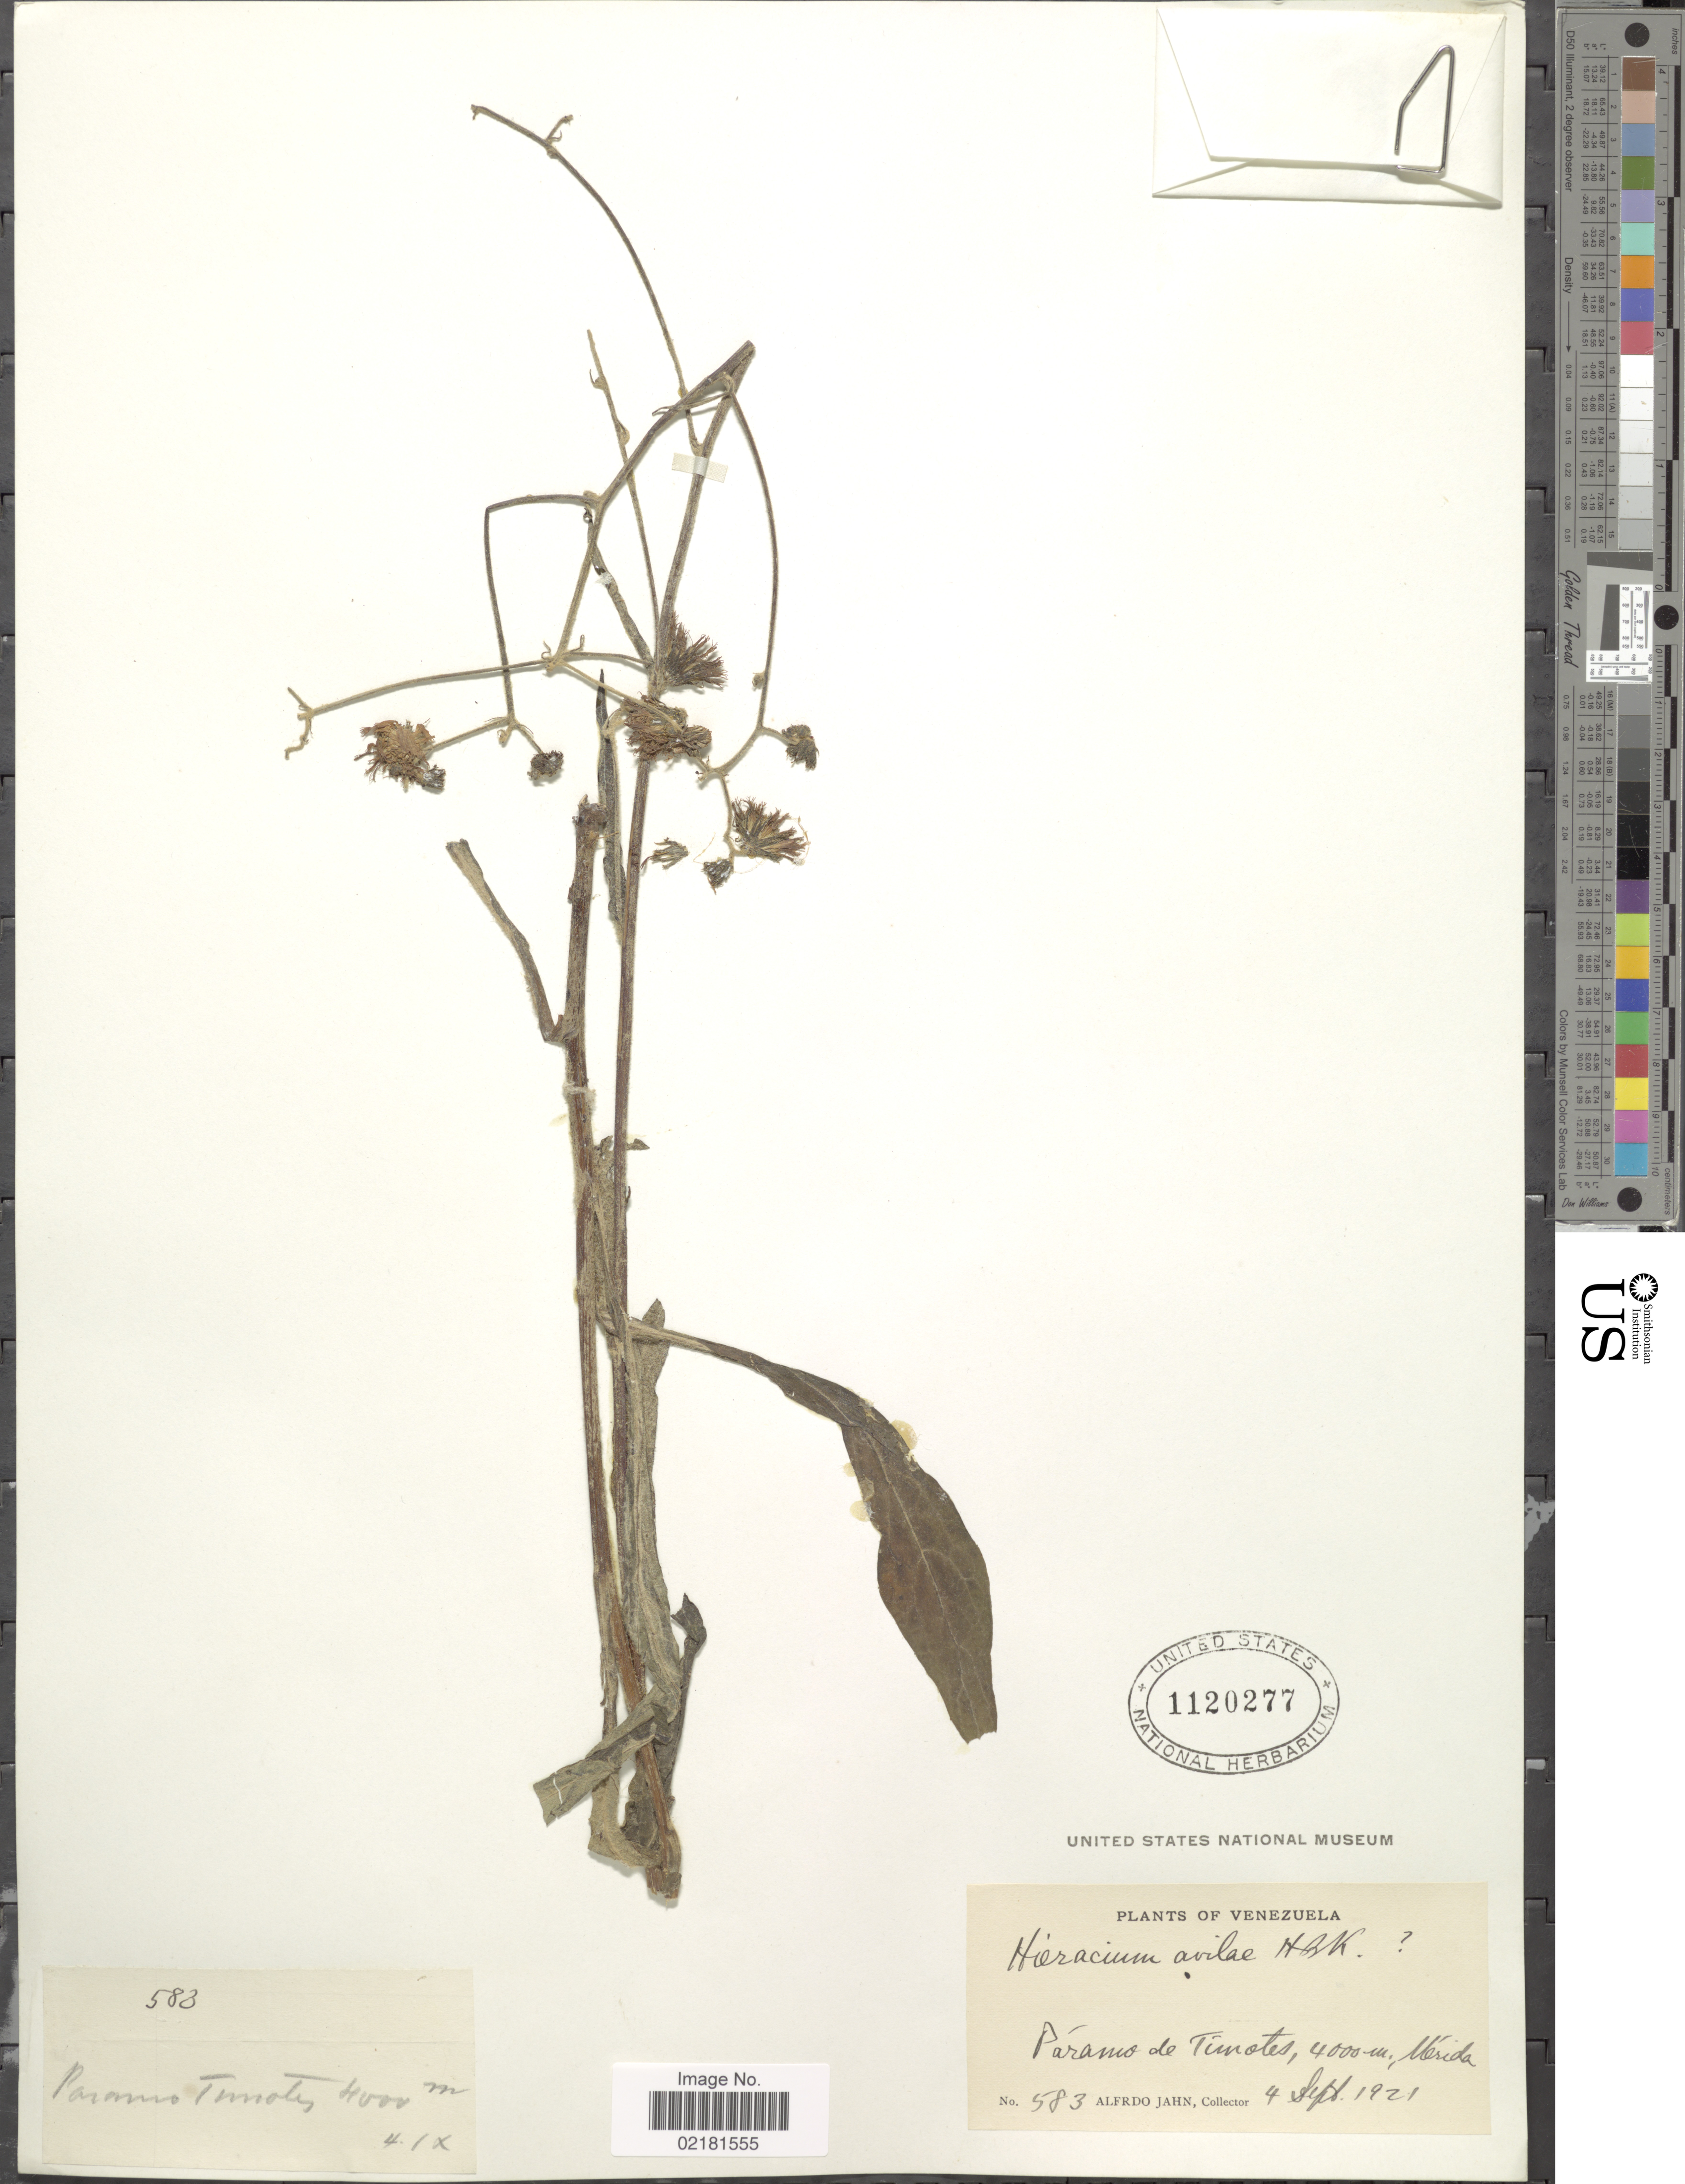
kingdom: Plantae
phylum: Tracheophyta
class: Magnoliopsida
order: Asterales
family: Asteraceae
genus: Hieracium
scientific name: Hieracium avilae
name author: Kunth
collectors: A. Jahn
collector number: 583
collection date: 1921-09-04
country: Venezuela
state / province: Mérida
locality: Paramo de Timotes.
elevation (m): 4000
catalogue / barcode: US 1120277